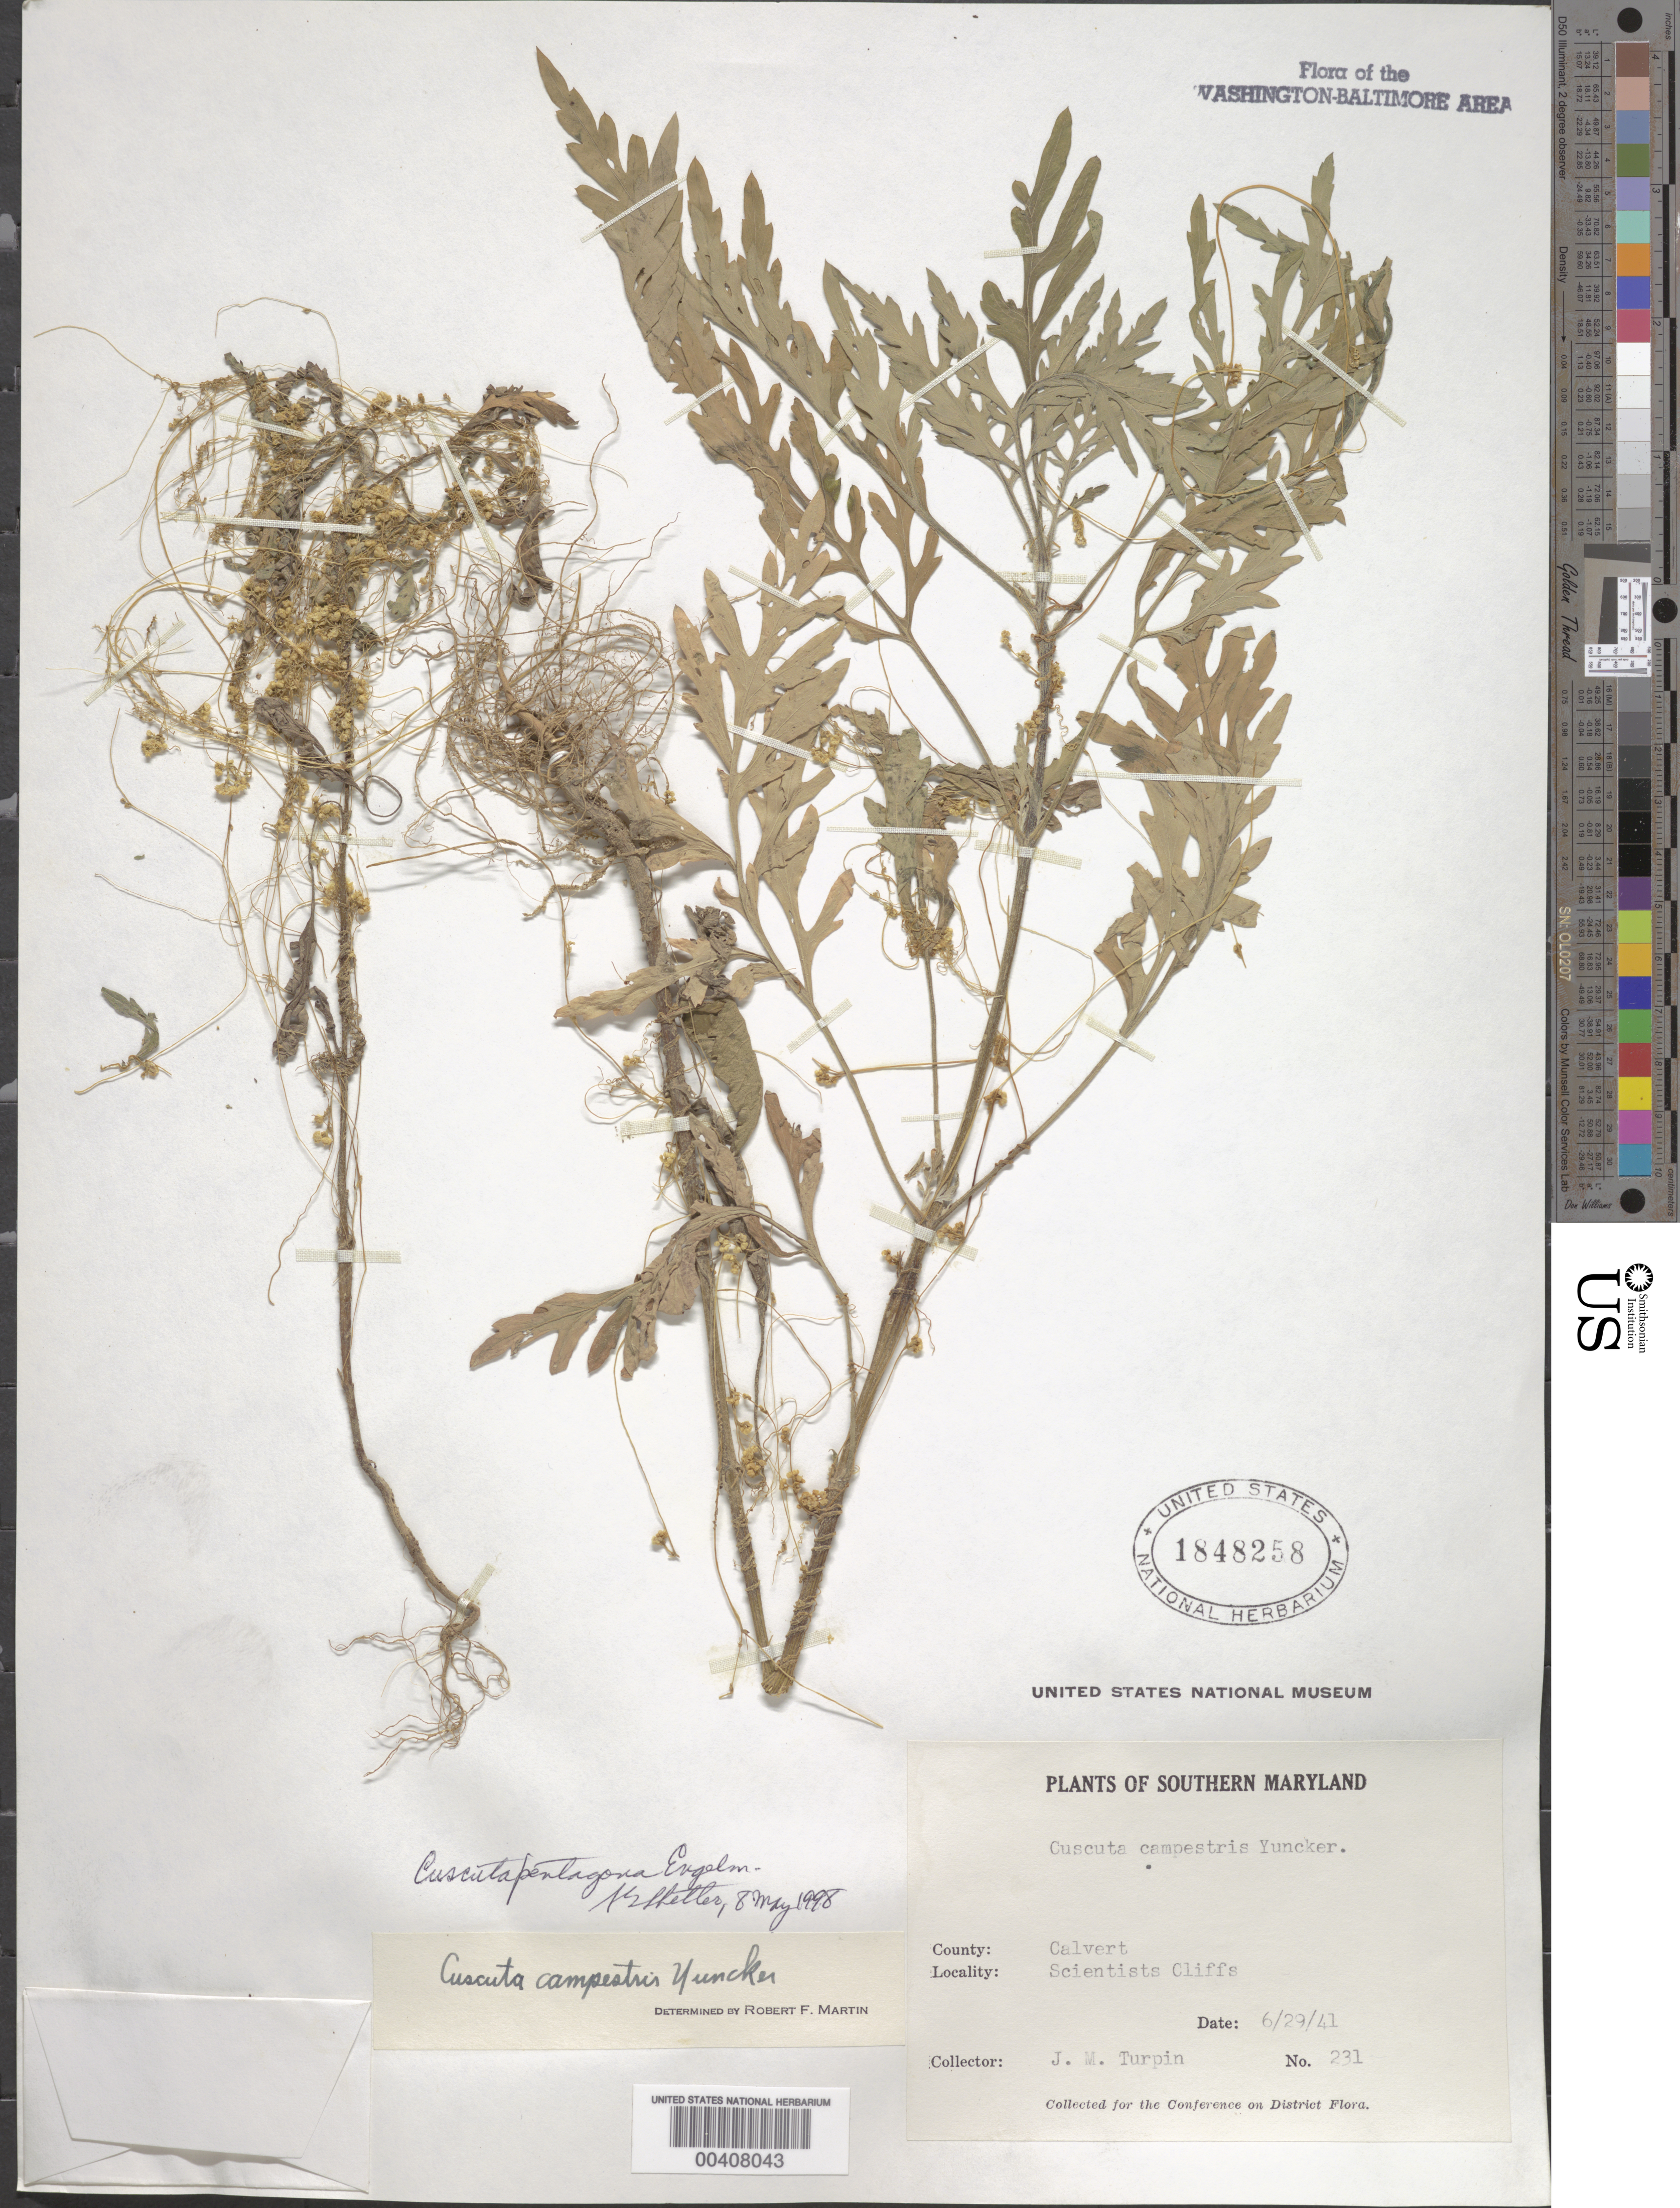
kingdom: Plantae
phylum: Tracheophyta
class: Magnoliopsida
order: Solanales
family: Convolvulaceae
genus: Cuscuta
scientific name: Cuscuta pentagona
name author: Engelm.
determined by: Martin, R. F.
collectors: J. M. Turpin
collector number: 231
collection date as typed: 29 Jun 1941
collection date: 1941-06-29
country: United States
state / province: Maryland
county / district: Calvert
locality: Scientists Cliff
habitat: Cliffs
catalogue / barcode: US 1848258